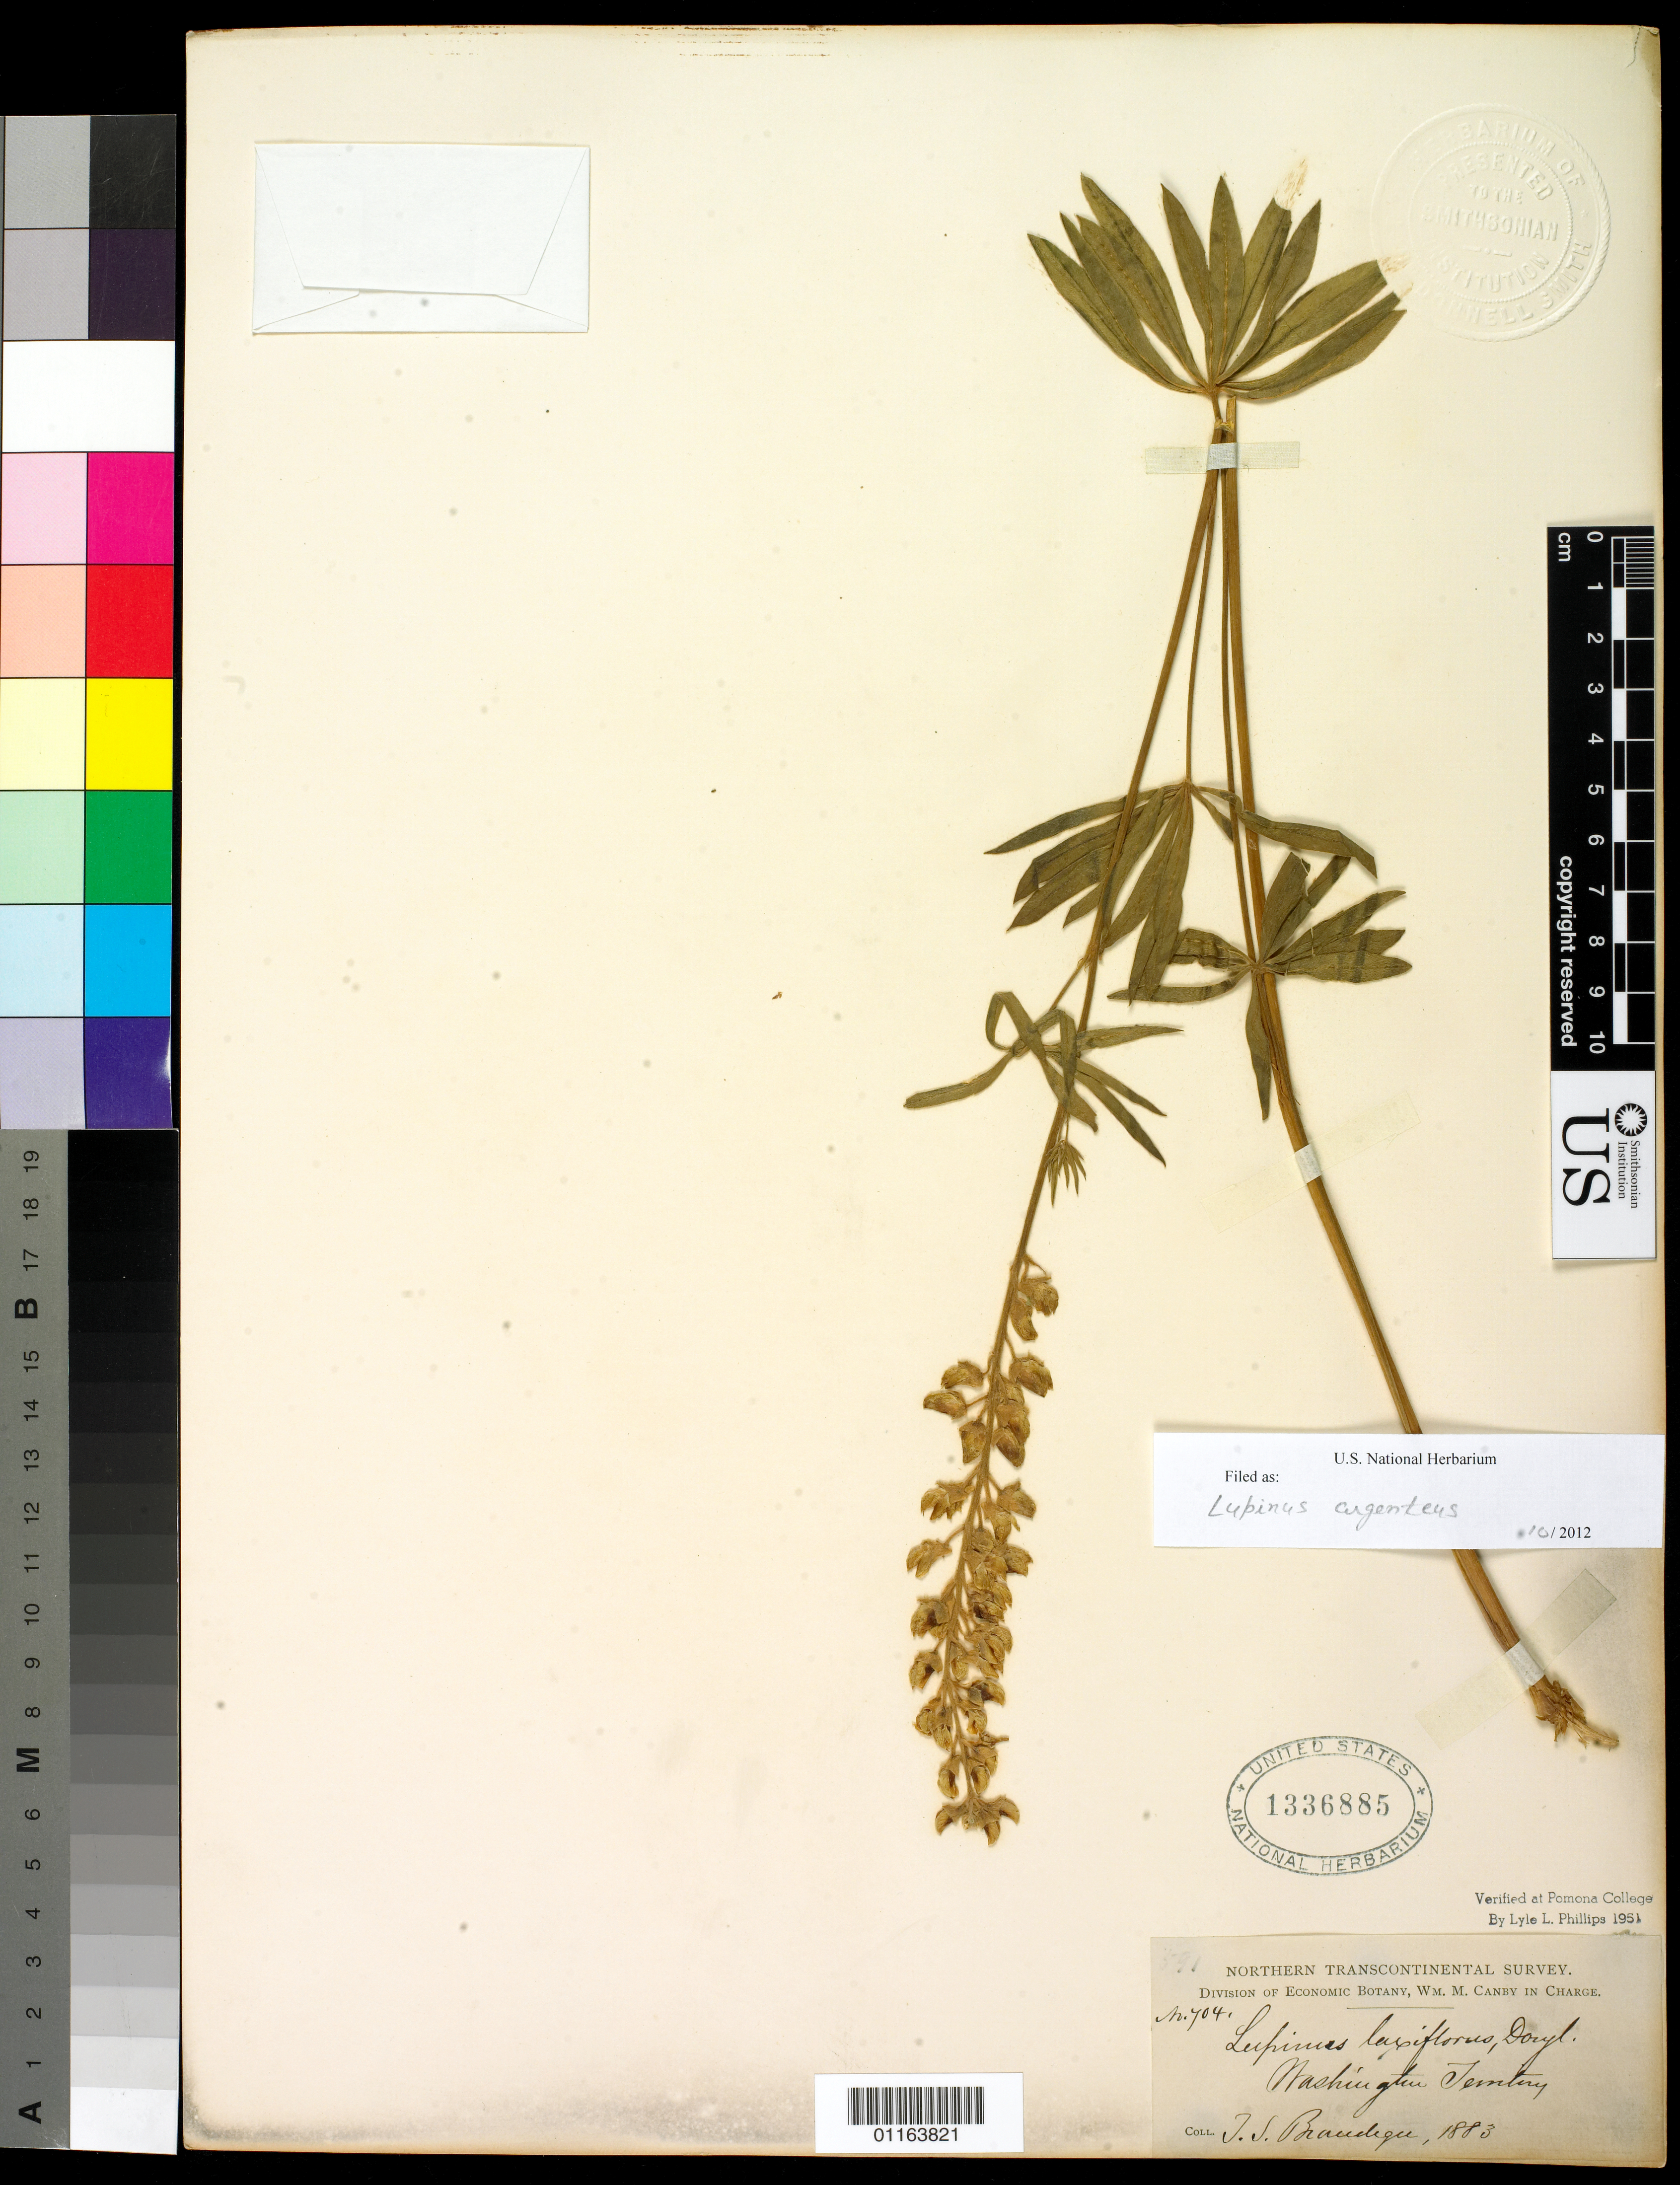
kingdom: Plantae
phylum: Tracheophyta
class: Magnoliopsida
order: Fabales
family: Fabaceae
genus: Lupinus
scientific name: Lupinus argenteus var. laxiflorus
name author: (Douglas ex Lindl.) Dorn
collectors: T. S. Brandegee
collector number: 704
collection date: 1883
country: United States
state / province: Washington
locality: Wshington Territory.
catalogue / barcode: US 1336885